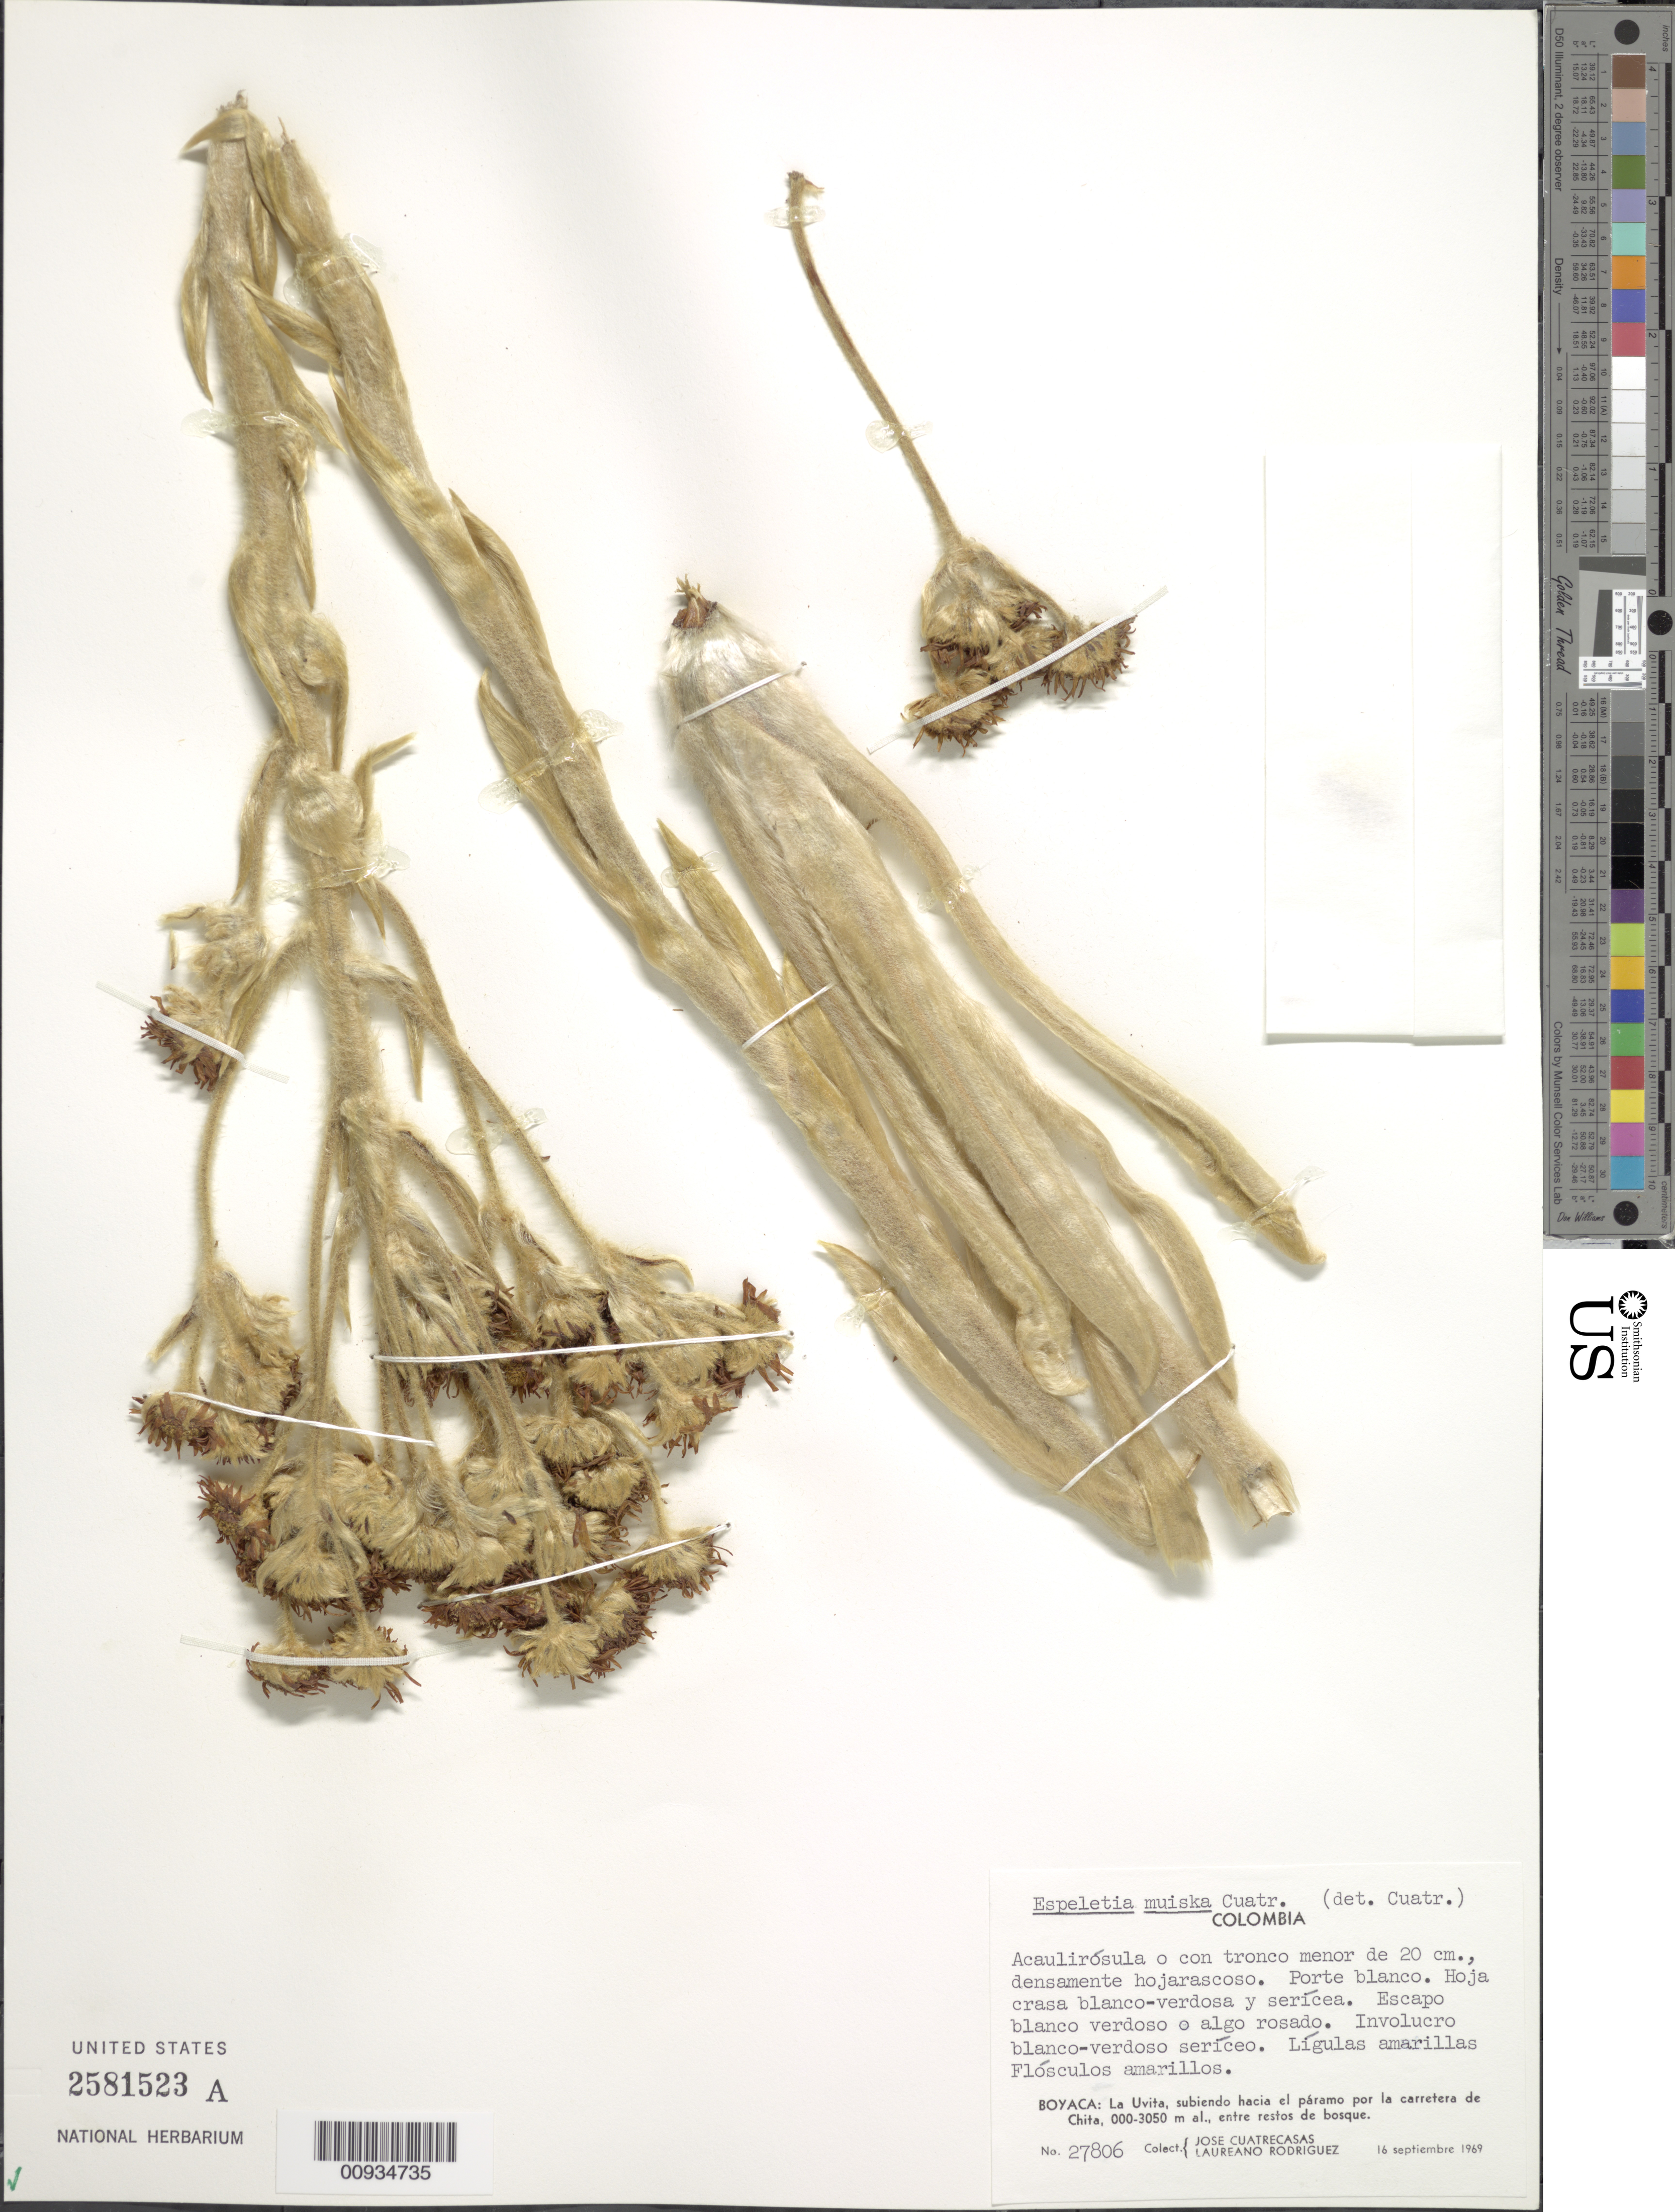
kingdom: Plantae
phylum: Tracheophyta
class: Magnoliopsida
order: Asterales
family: Asteraceae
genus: Espeletiopsis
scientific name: Espeletiopsis muiska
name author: (Cuatrec.) Cuatrec.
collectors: J. Cuatrecasas & L. Rodriguez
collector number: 27806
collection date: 1969-09-16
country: Colombia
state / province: Boyacá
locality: Boyacá: La Uvita, subiendo hacia el paramo por la carretera de Chita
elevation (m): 0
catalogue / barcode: US 2581523A